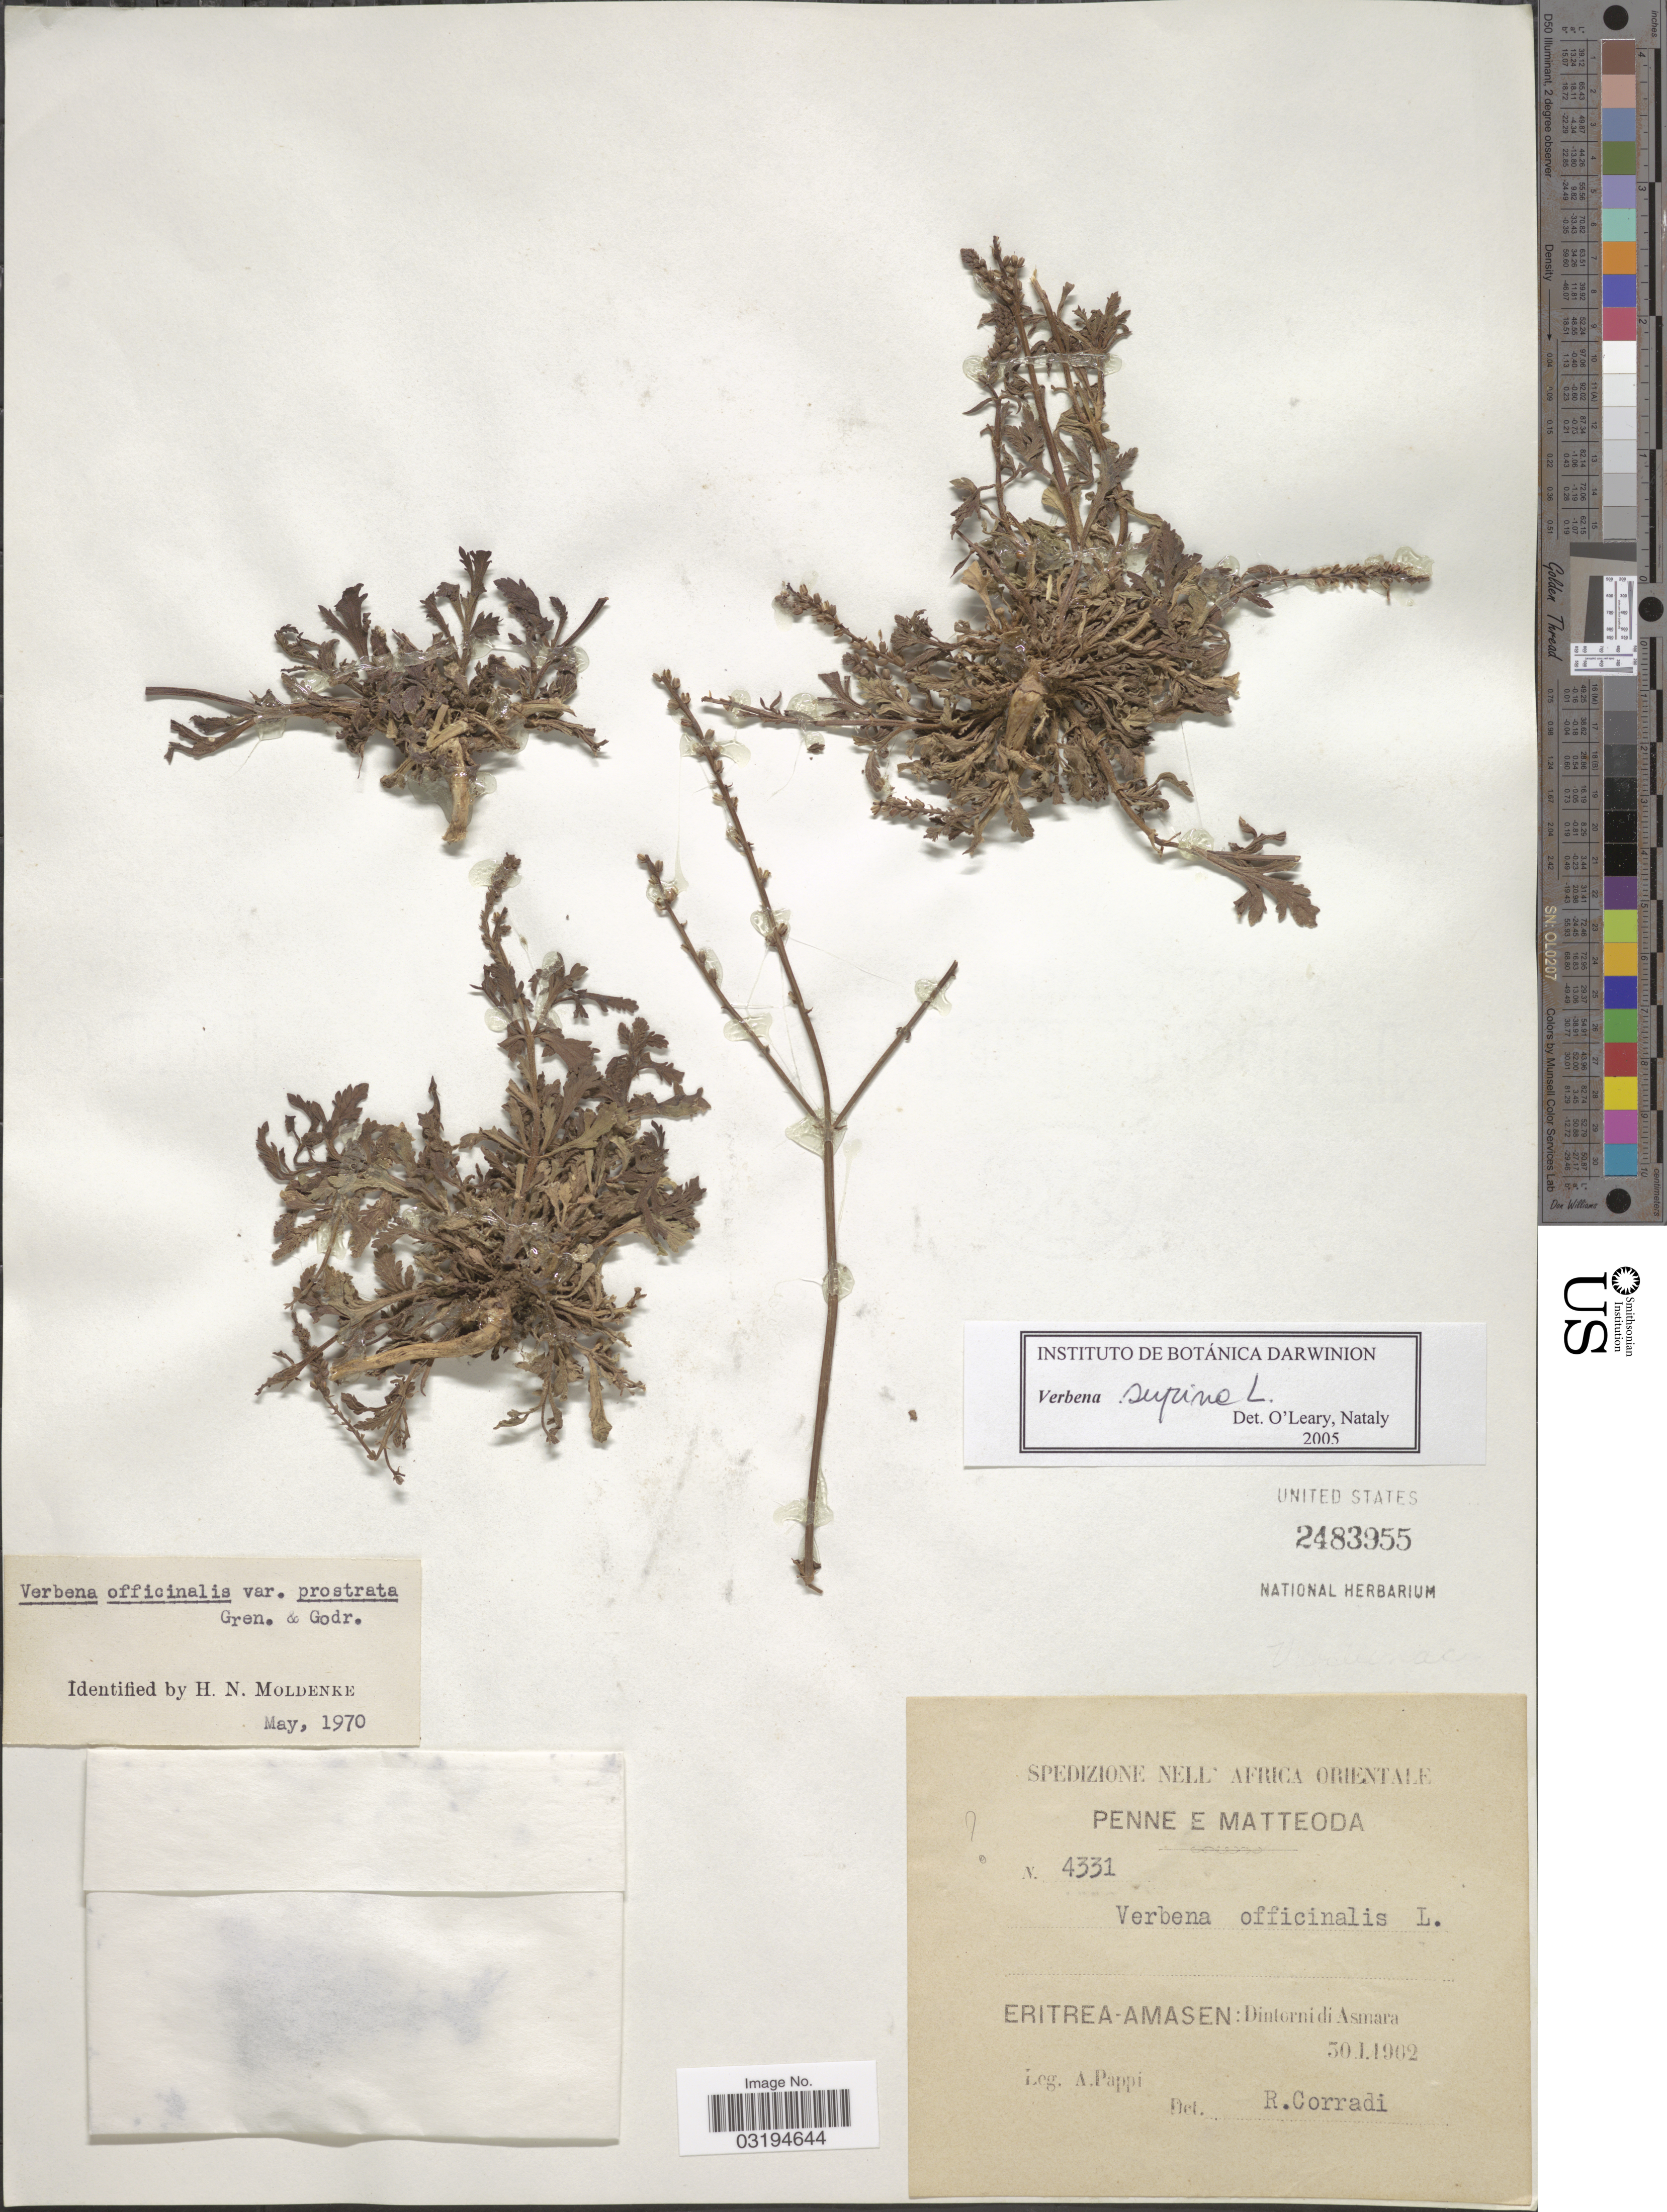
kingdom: Plantae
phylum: Tracheophyta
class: Magnoliopsida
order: Lamiales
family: Verbenaceae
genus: Verbena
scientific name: Verbena supina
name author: L.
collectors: A. Pappi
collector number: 4331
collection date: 1902-01-30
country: Eritrea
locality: ERITREA-AMASEN: Dinterni di Asmara.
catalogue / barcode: US 2483955